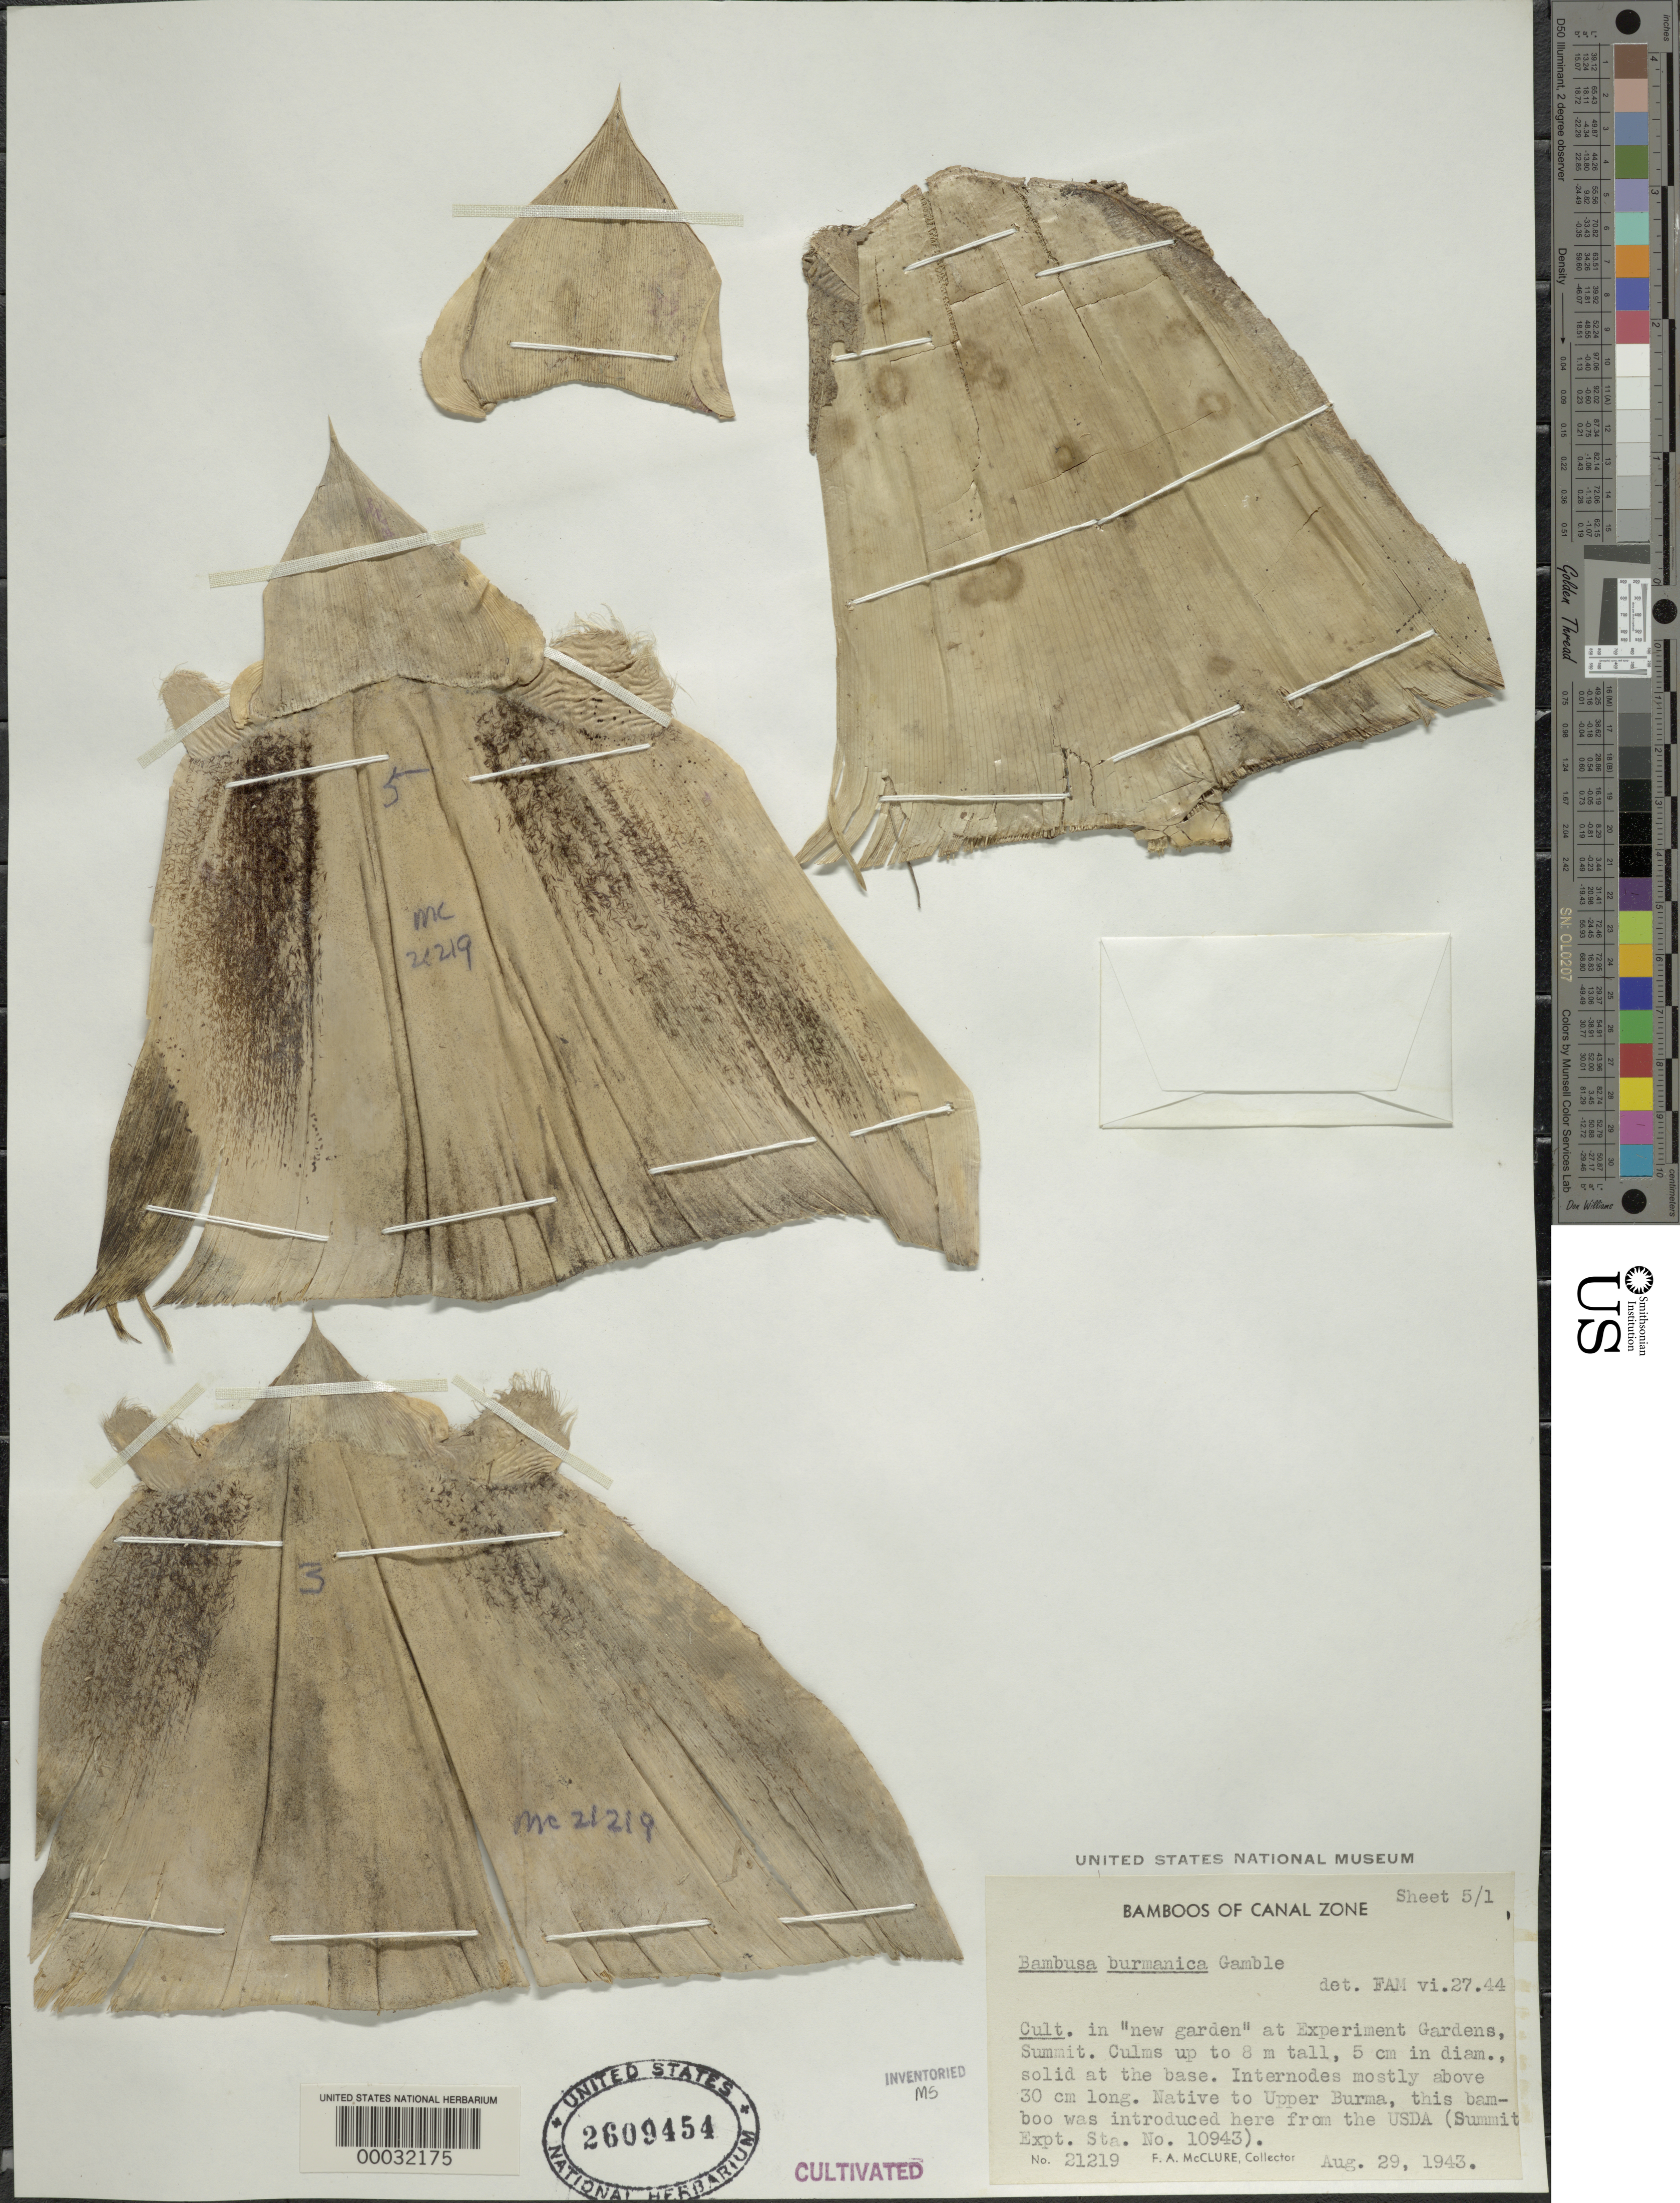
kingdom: Plantae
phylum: Tracheophyta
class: Liliopsida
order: Poales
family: Poaceae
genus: Bambusa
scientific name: Bambusa burmanica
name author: Gamble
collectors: F. A. McClure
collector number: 21219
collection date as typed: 29 Aug 1943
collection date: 1943-08-29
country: Panama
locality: Esperimental Gardens-summit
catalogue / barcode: US 2609454